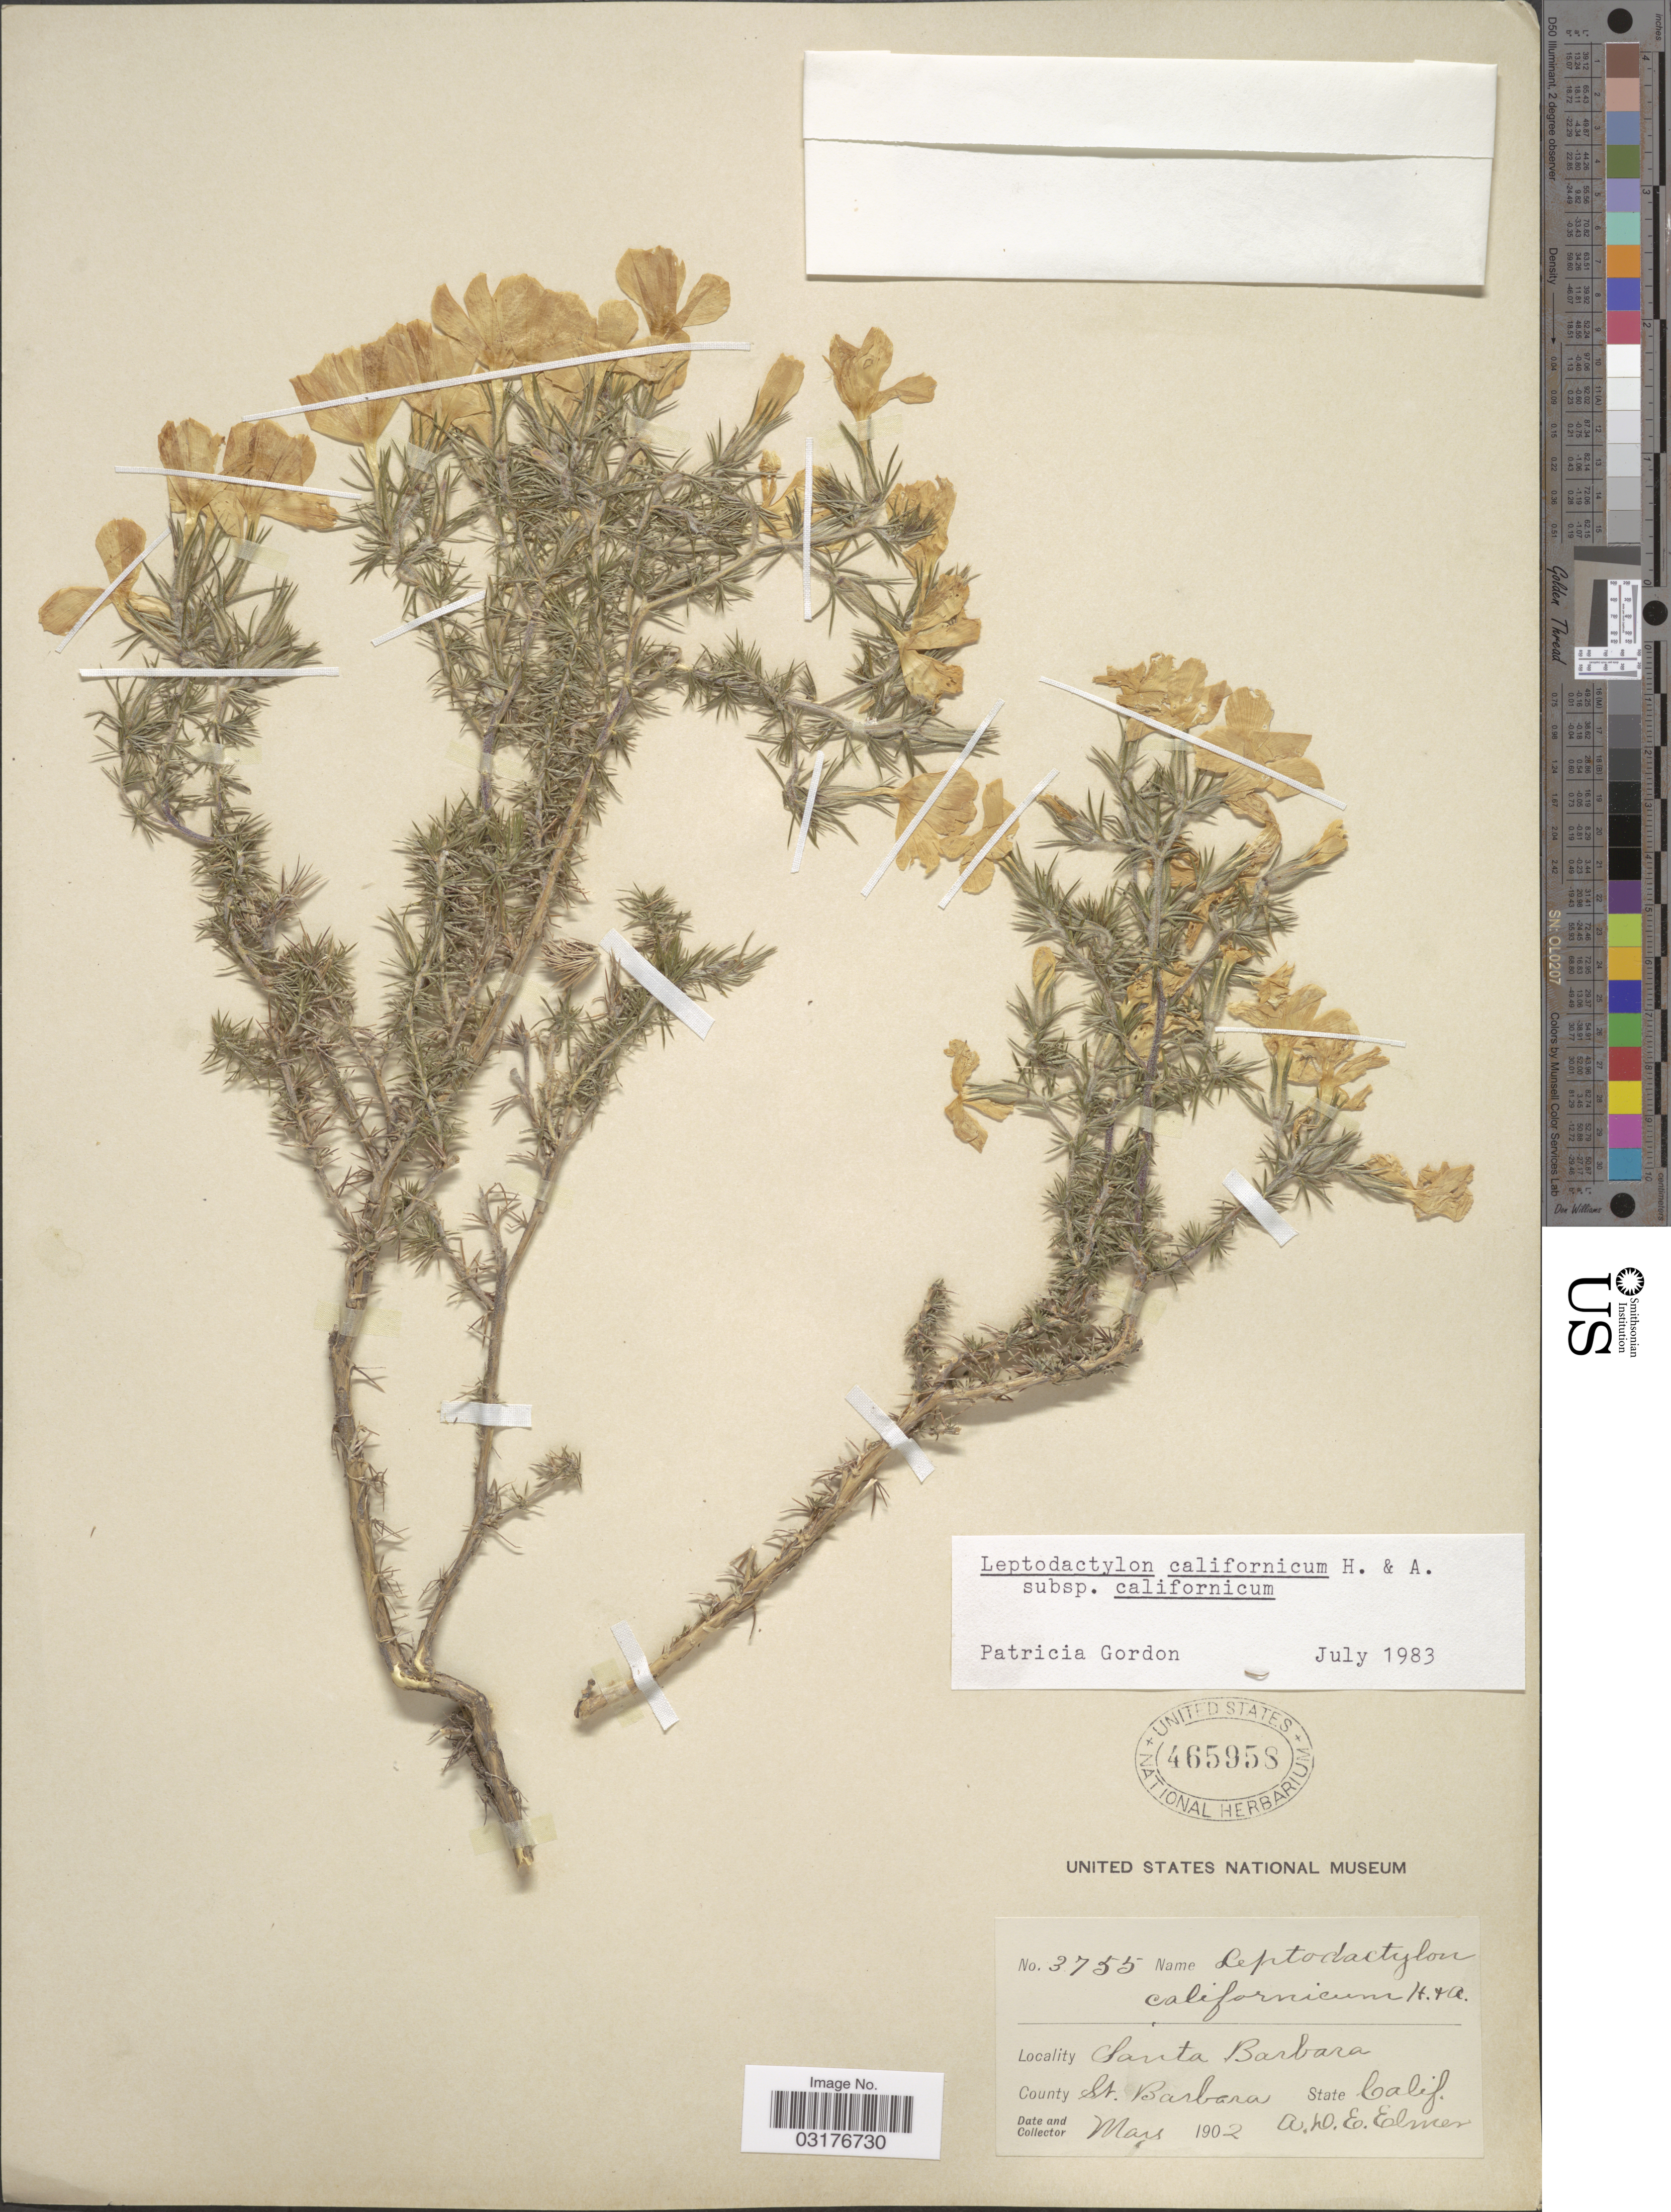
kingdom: Plantae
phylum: Tracheophyta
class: Magnoliopsida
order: Ericales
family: Polemoniaceae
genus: Linanthus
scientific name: Linanthus californicus subsp. californicus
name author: (Hook. & Arn.) J.M. Porter & L.A. Johnson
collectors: A. D. E. Elmer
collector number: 3755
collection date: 1902-03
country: United States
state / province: California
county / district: Santa Barbara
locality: Santa Barbara. County St. Barbara.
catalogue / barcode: US 465958